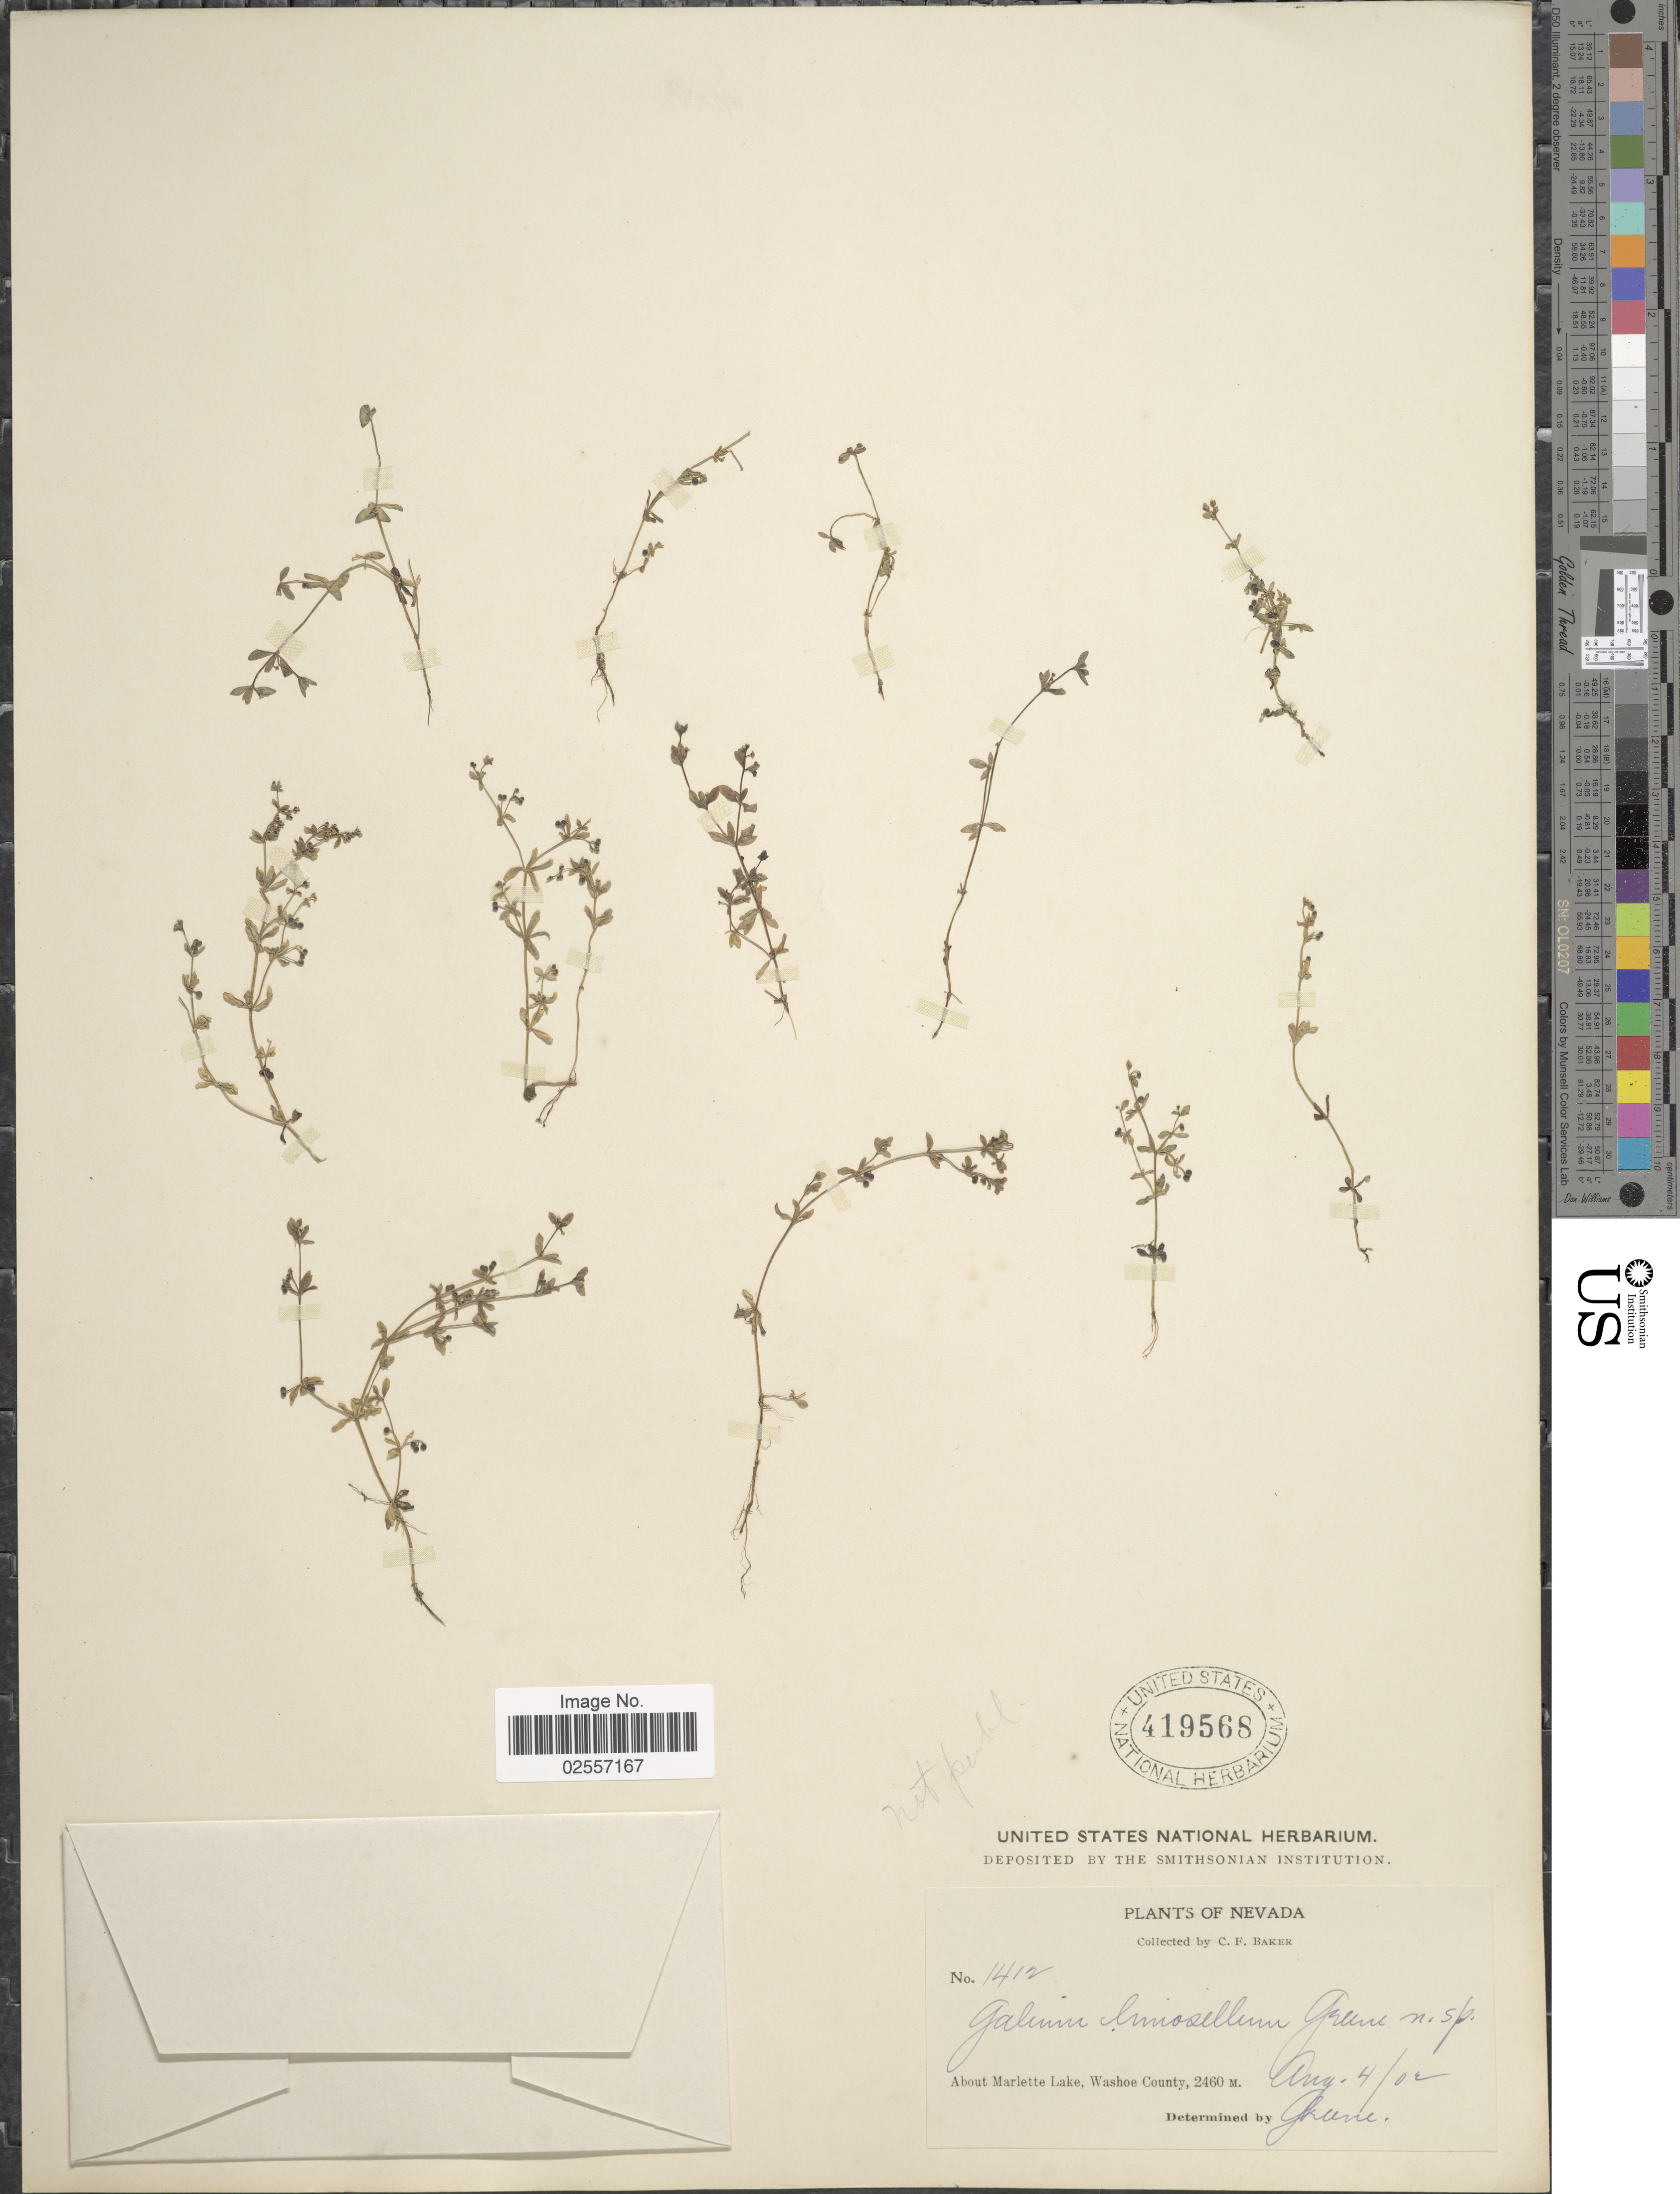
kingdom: Plantae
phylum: Tracheophyta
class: Magnoliopsida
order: Gentianales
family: Rubiaceae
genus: Galium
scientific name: Galium brandegeei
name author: A. Gray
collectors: C. F. Baker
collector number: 1412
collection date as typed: Transcribed d/m/y: 4/8/2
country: United States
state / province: Nevada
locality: About Marlette lake, Washoe County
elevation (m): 2460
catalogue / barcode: US 419568